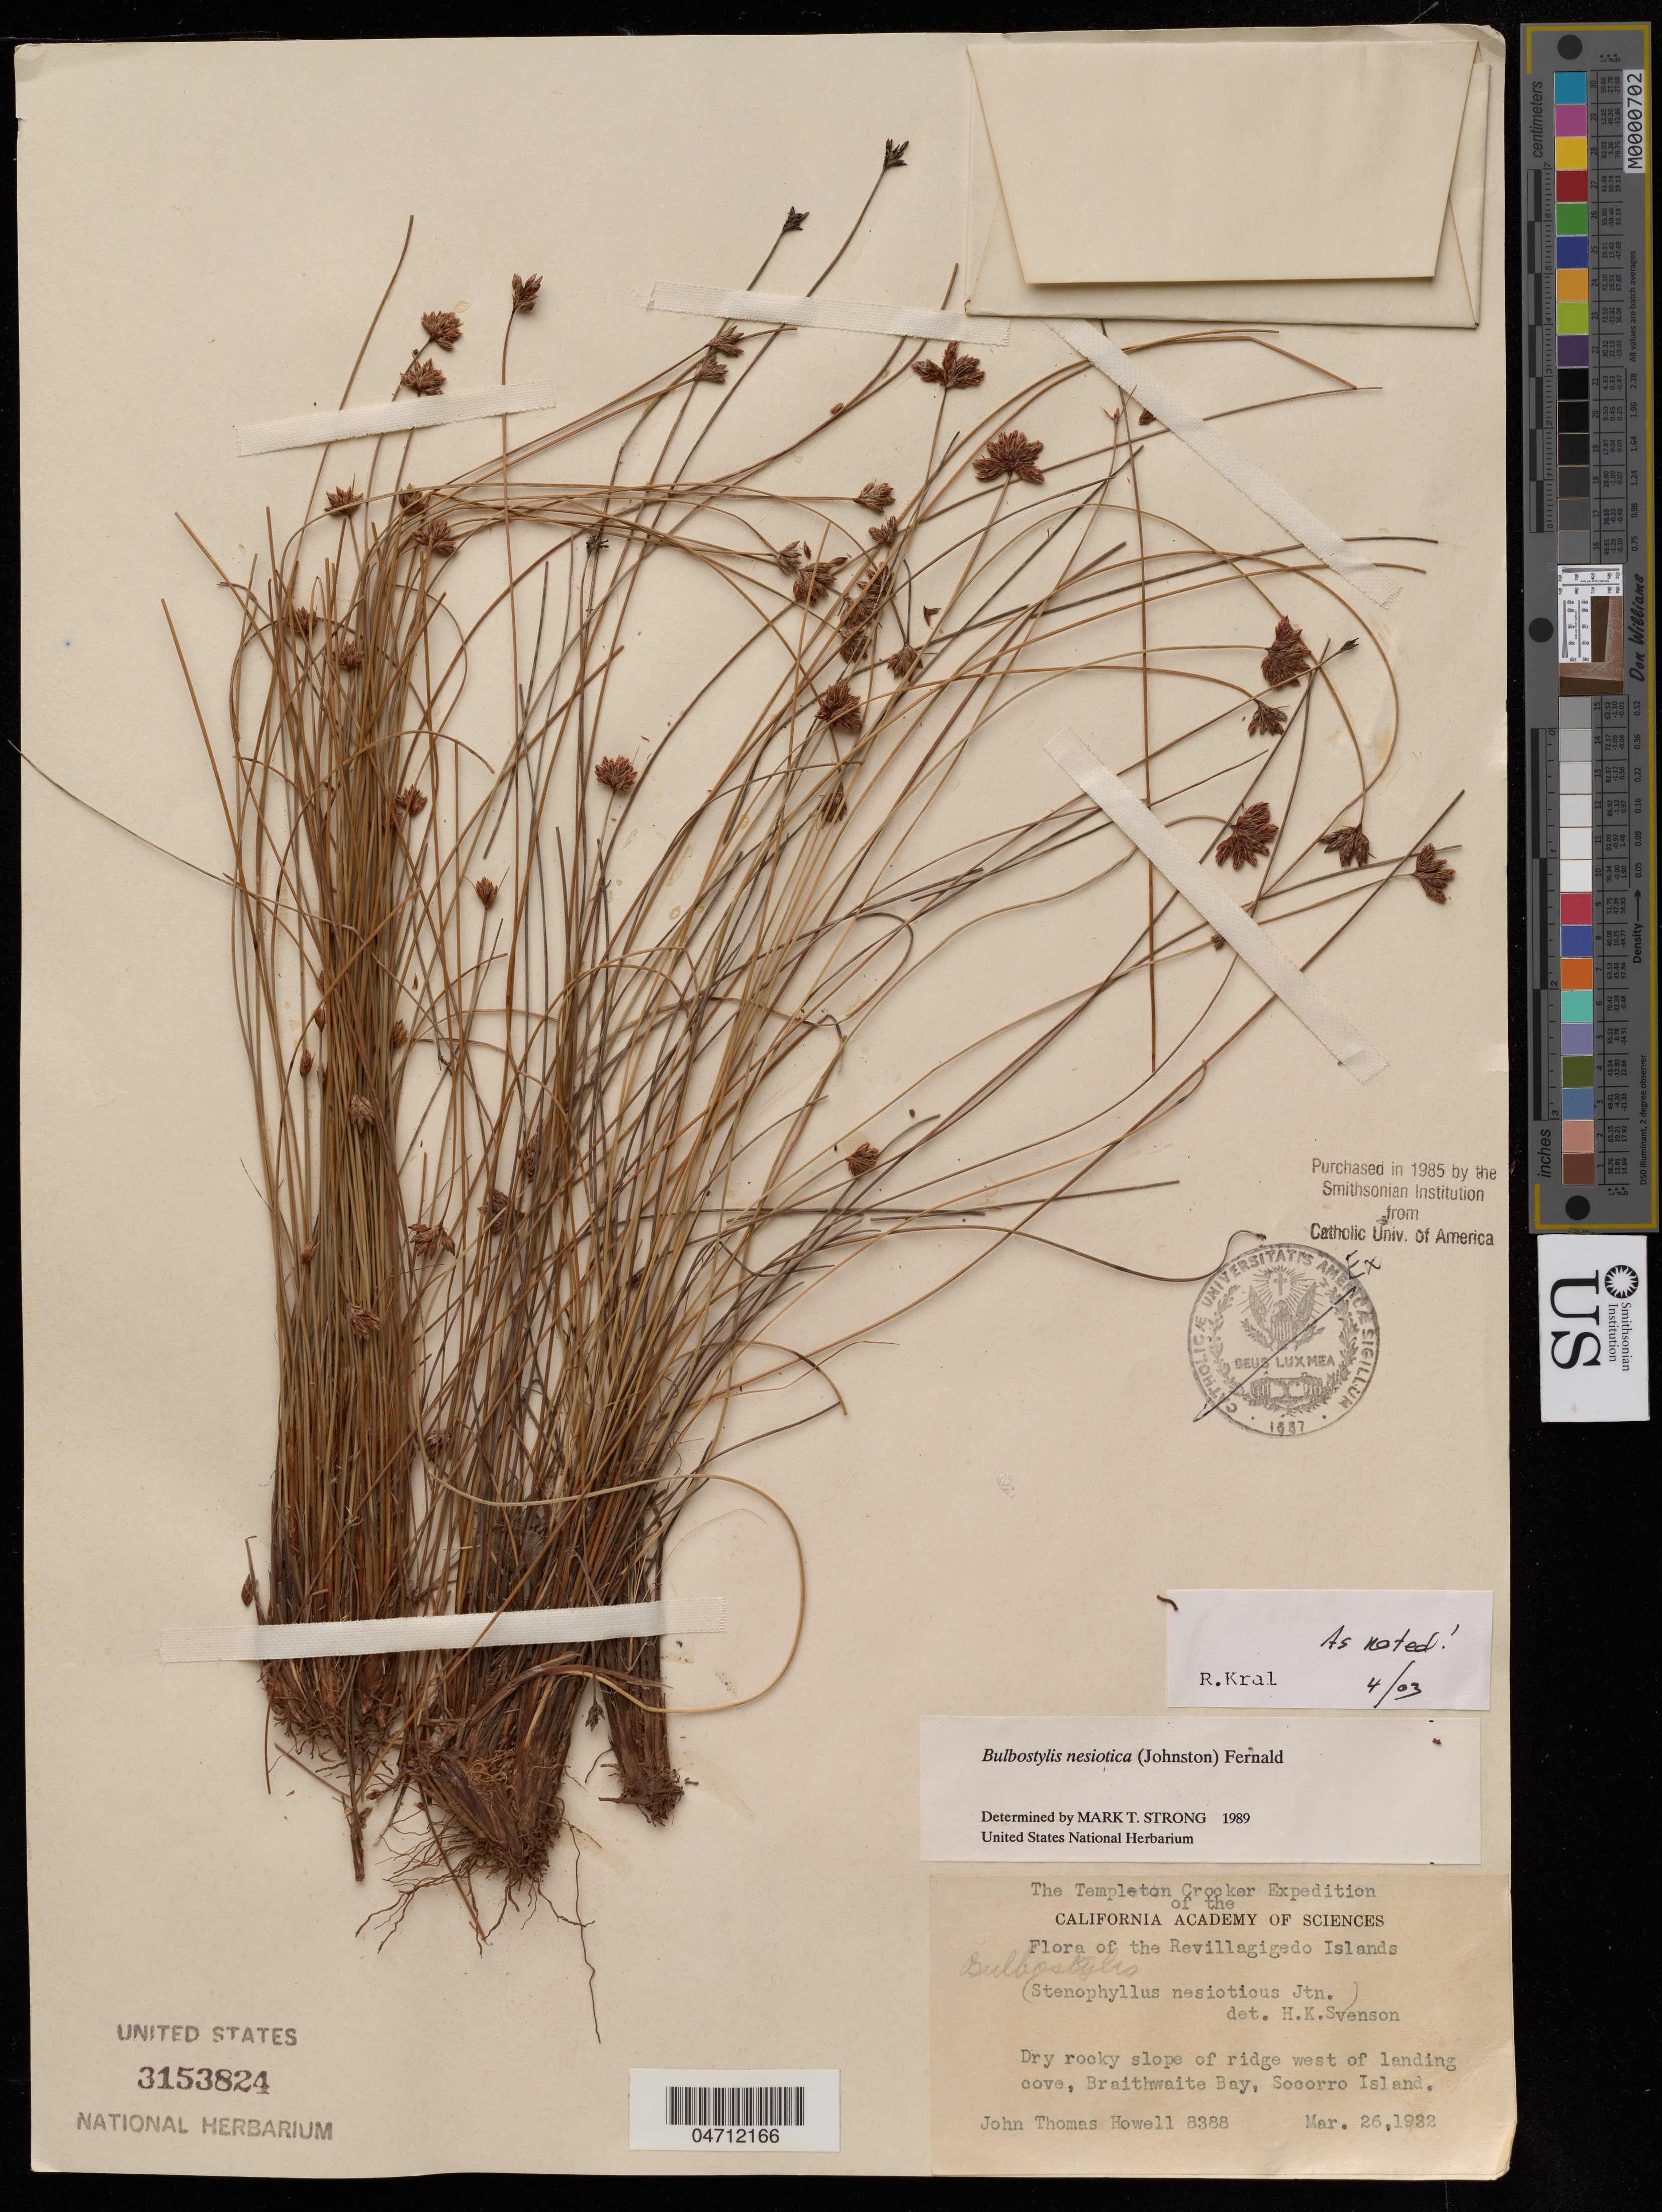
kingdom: Plantae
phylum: Tracheophyta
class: Liliopsida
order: Poales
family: Cyperaceae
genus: Bulbostylis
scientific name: Bulbostylis nesiotica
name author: (I.M. Johnst.) Fernald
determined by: Kral, Robert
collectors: J. T. Howell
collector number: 8388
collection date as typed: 26 Mar 1932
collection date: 1932-03-26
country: Mexico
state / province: Colima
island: Socorro Island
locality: Ridge W of Landing Cove, Braithwaite Bay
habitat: Dry rocky slope of ridge W of landing cove.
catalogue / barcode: US 3153824